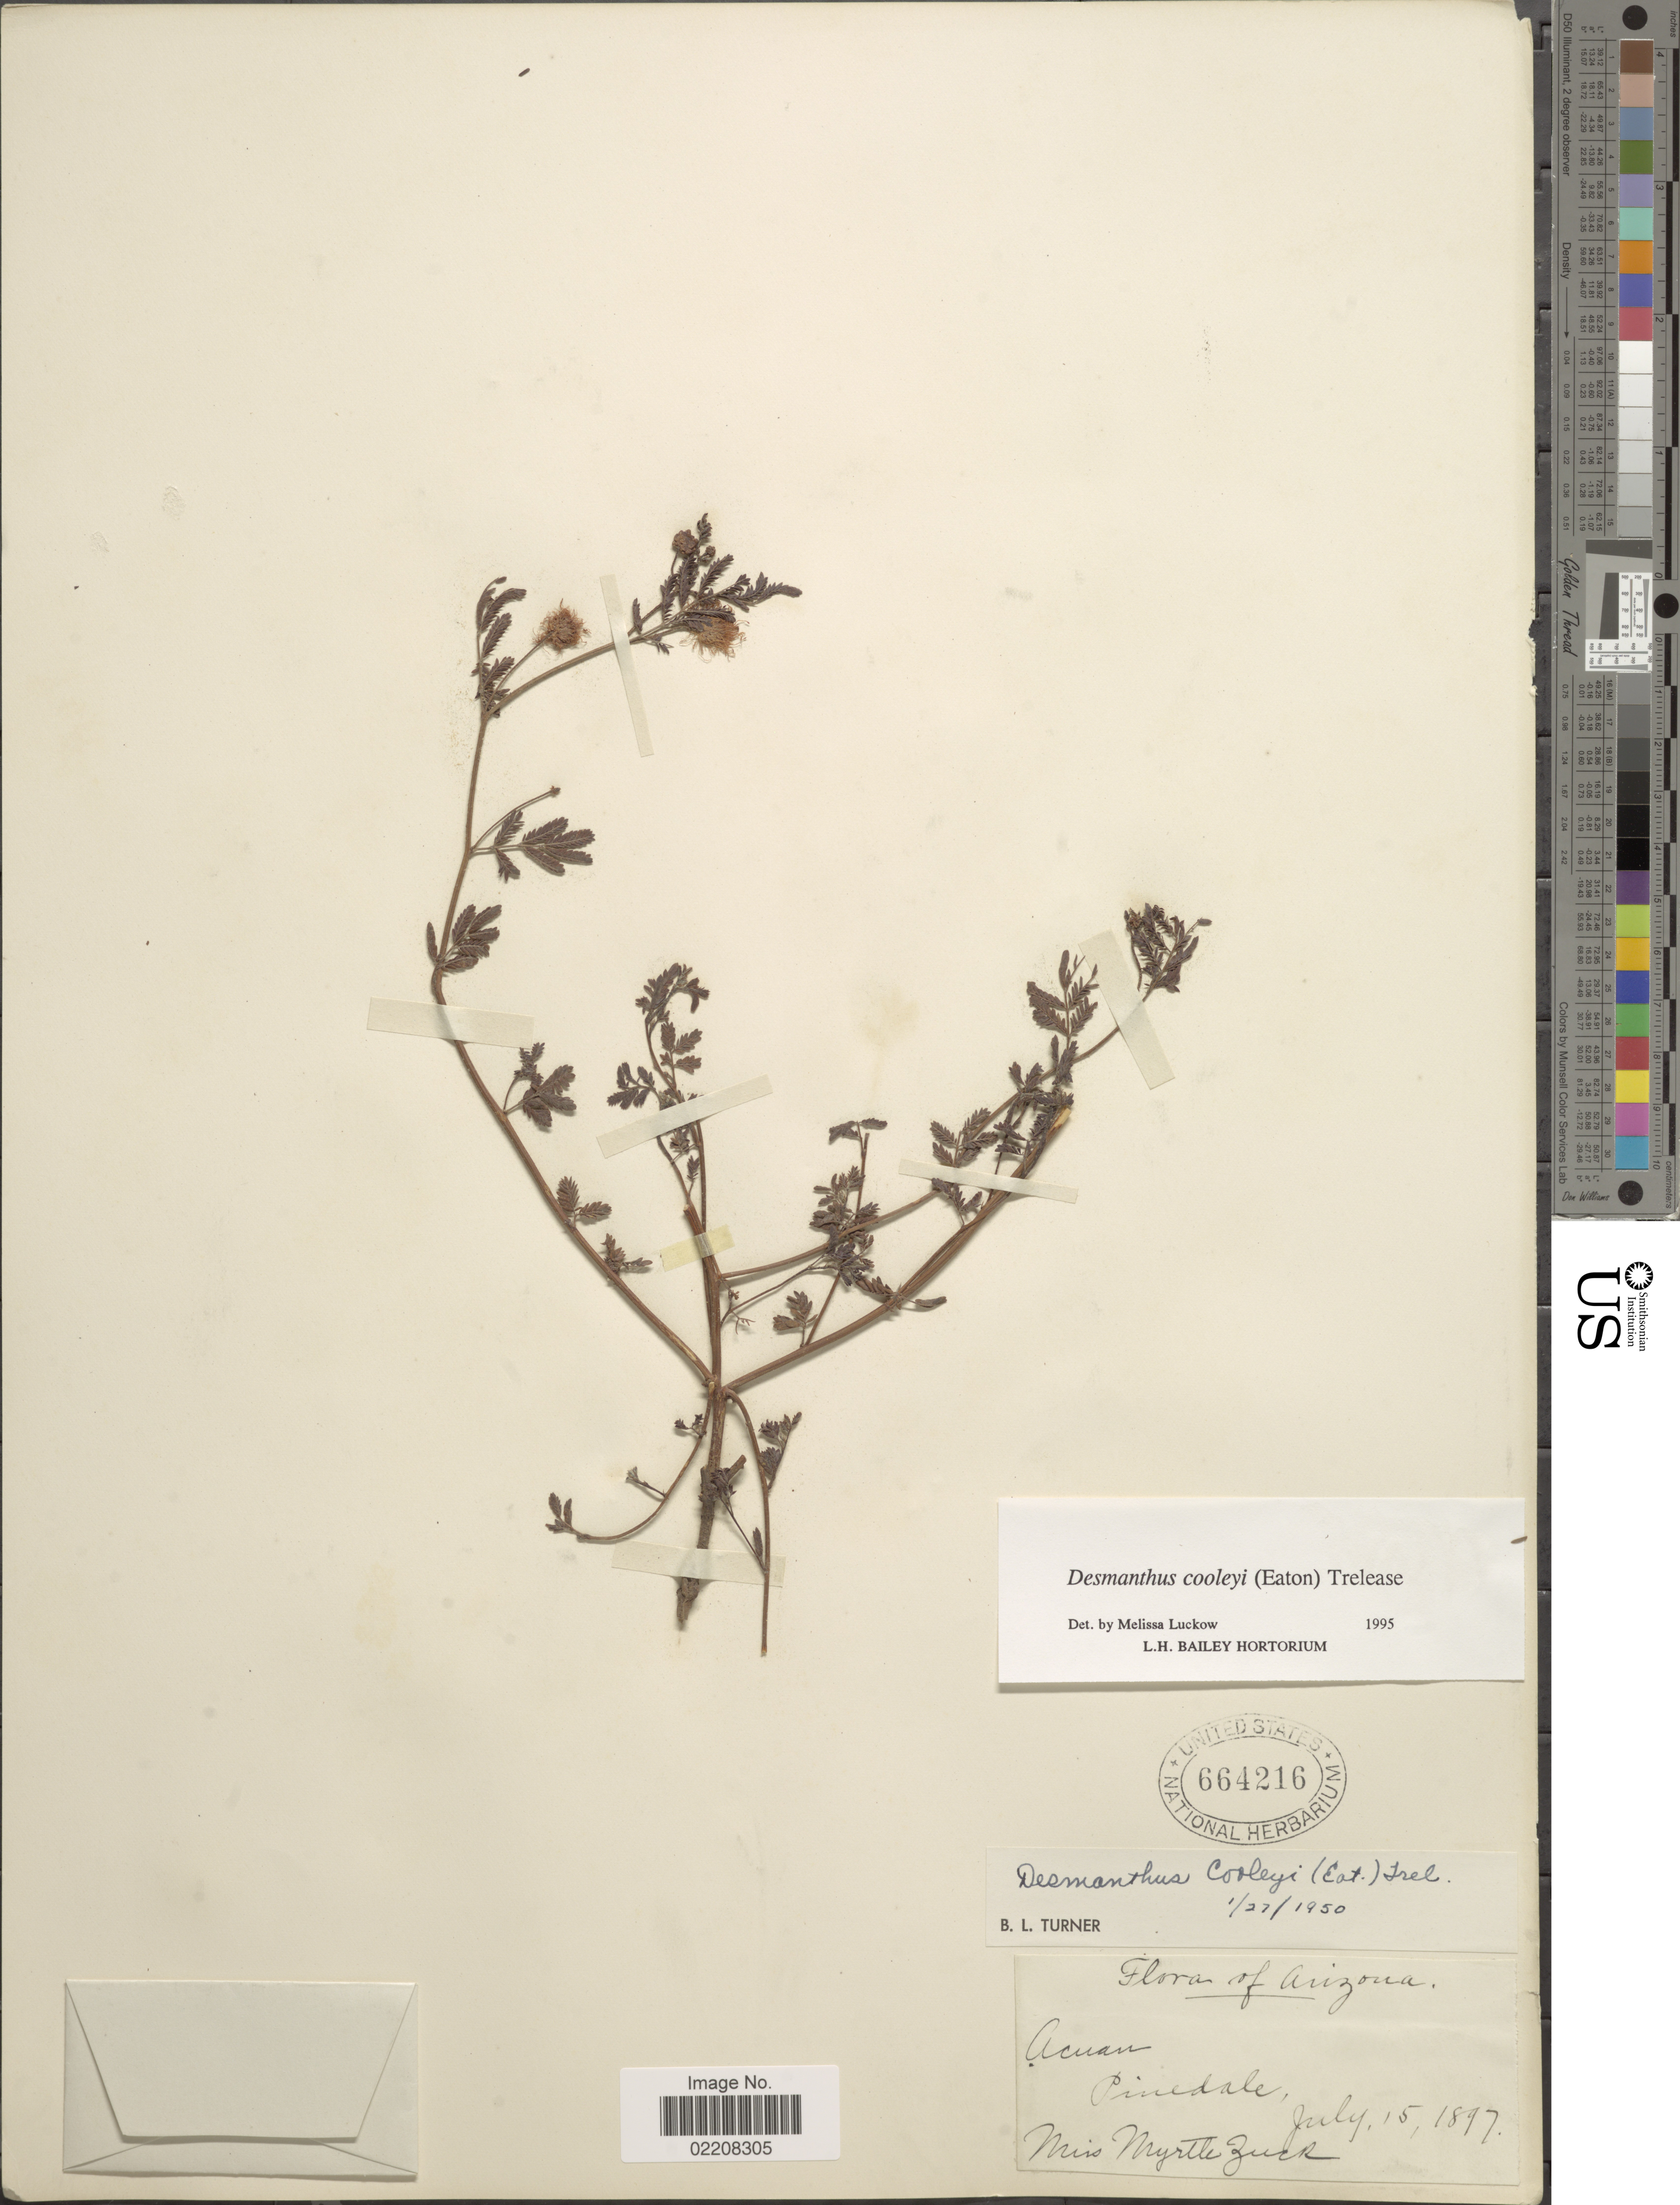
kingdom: Plantae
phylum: Tracheophyta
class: Magnoliopsida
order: Fabales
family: Fabaceae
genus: Desmanthus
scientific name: Desmanthus cooleyi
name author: (Eaton) Trel.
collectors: M. Zuck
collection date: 1897-07-15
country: United States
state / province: Arizona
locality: Acuan, Pinedale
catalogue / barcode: US 664216